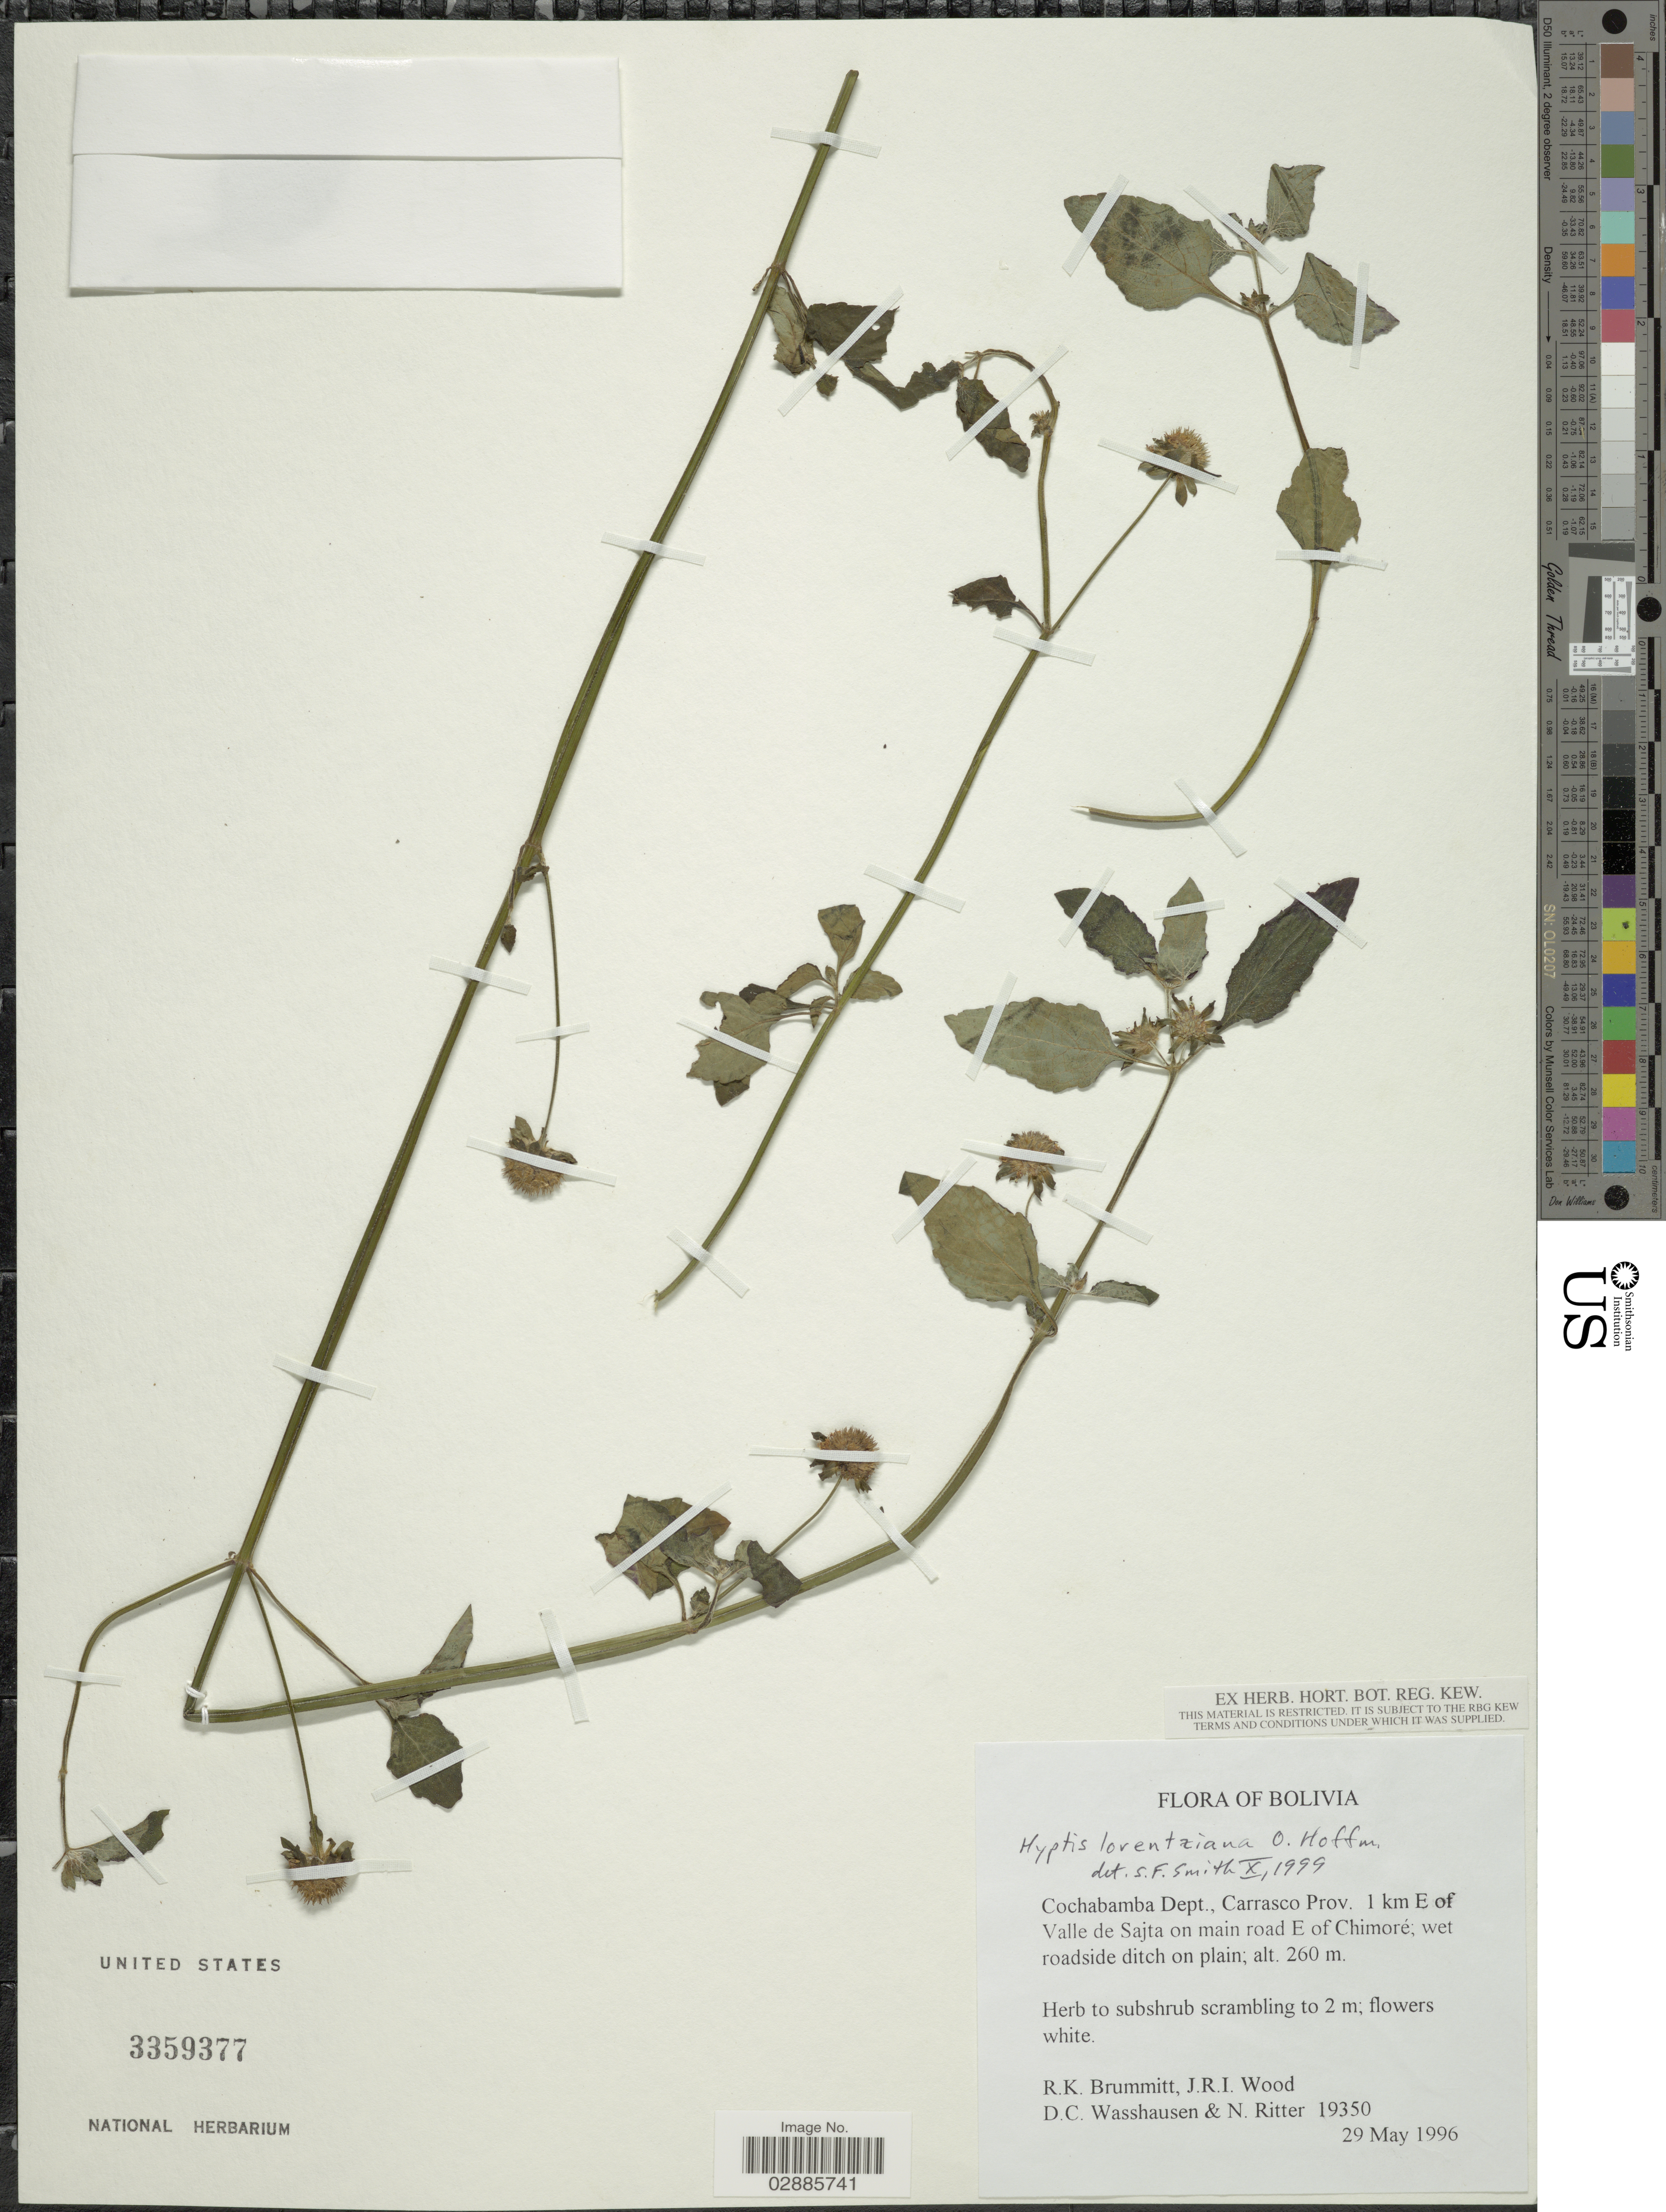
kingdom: Plantae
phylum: Tracheophyta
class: Magnoliopsida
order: Lamiales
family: Lamiaceae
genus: Hyptis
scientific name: Hyptis lorentziana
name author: O. Hoffm.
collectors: R. K. Brummitt, J. R. I. Wood, D. C. Wasshausen & N. Ritter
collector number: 19350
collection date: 1996-05-29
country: Bolivia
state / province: Cochabamba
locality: Cochabamba Dept., Carrasco Prov. 1 km E of Valle de Sajta on main road E of Chimoré.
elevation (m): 260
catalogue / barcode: US 3359377